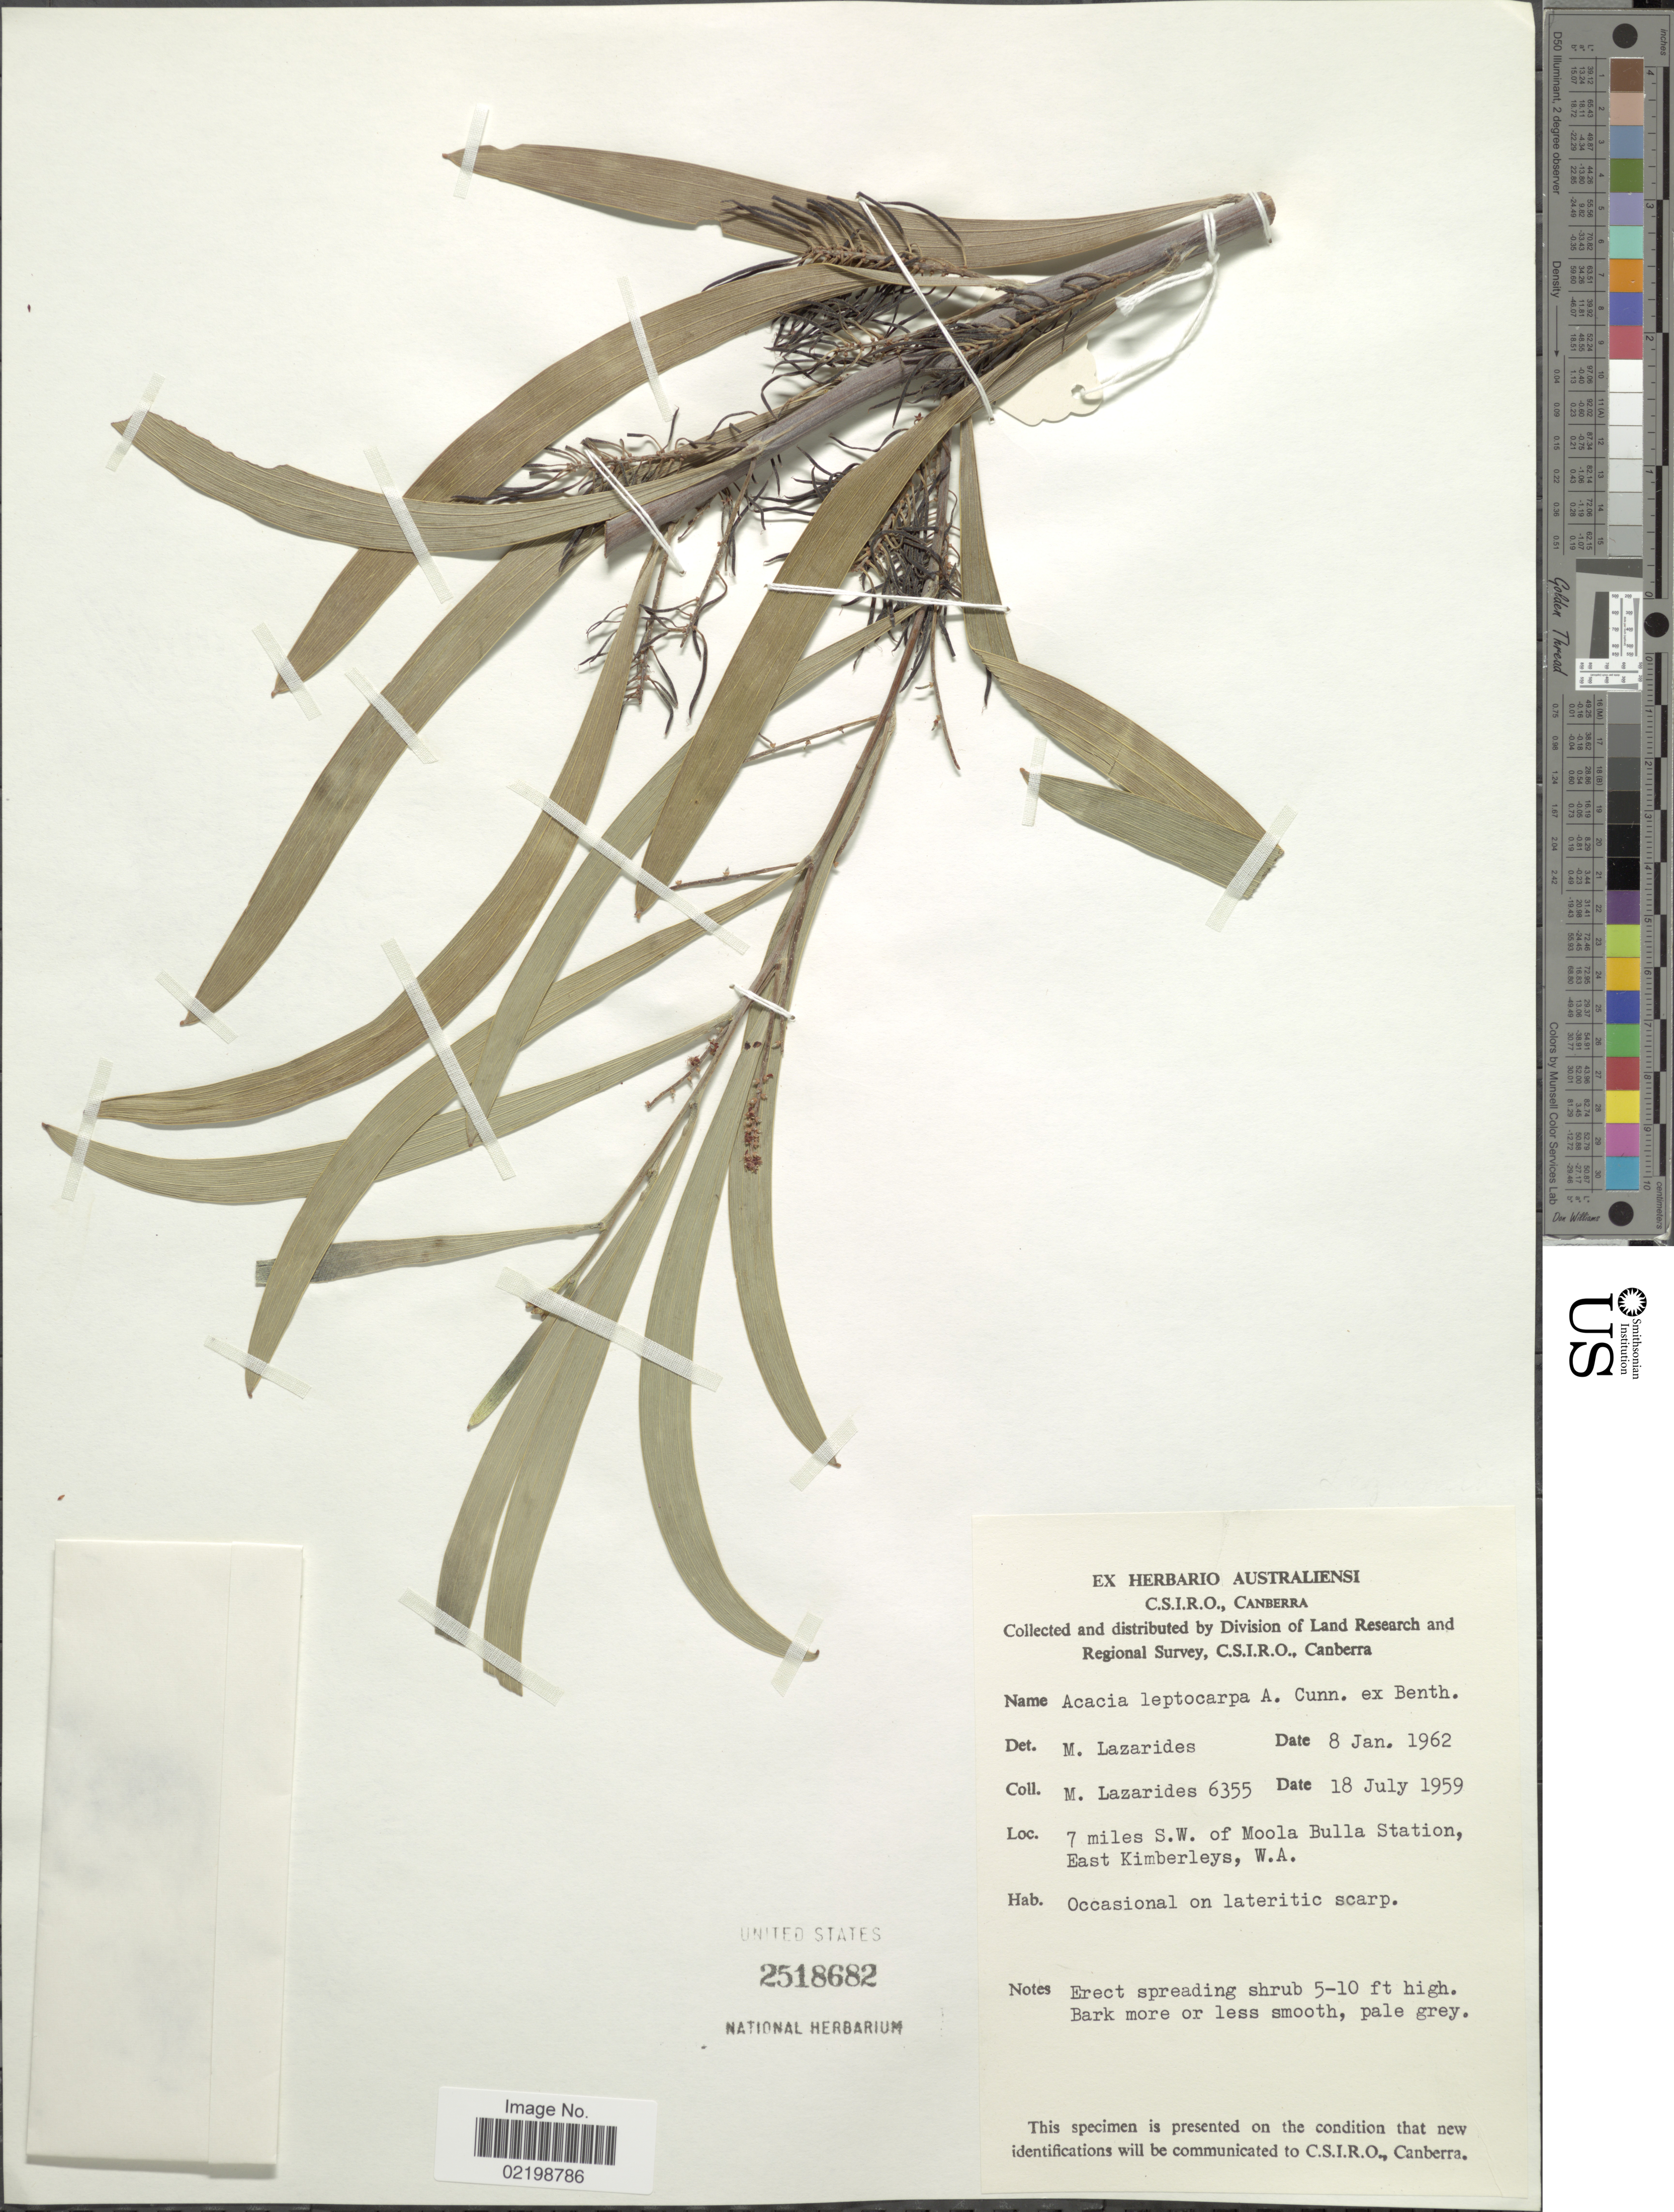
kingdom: Plantae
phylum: Tracheophyta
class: Magnoliopsida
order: Fabales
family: Fabaceae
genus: Acacia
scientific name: Acacia leptocarpa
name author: Benth.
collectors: M. Lazarides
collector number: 6355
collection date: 1959-07-18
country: Australia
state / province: Western Australia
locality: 7 miles S.W. of Moola Bulla Station, East Kimberleys, W.A.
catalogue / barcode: US 2518682